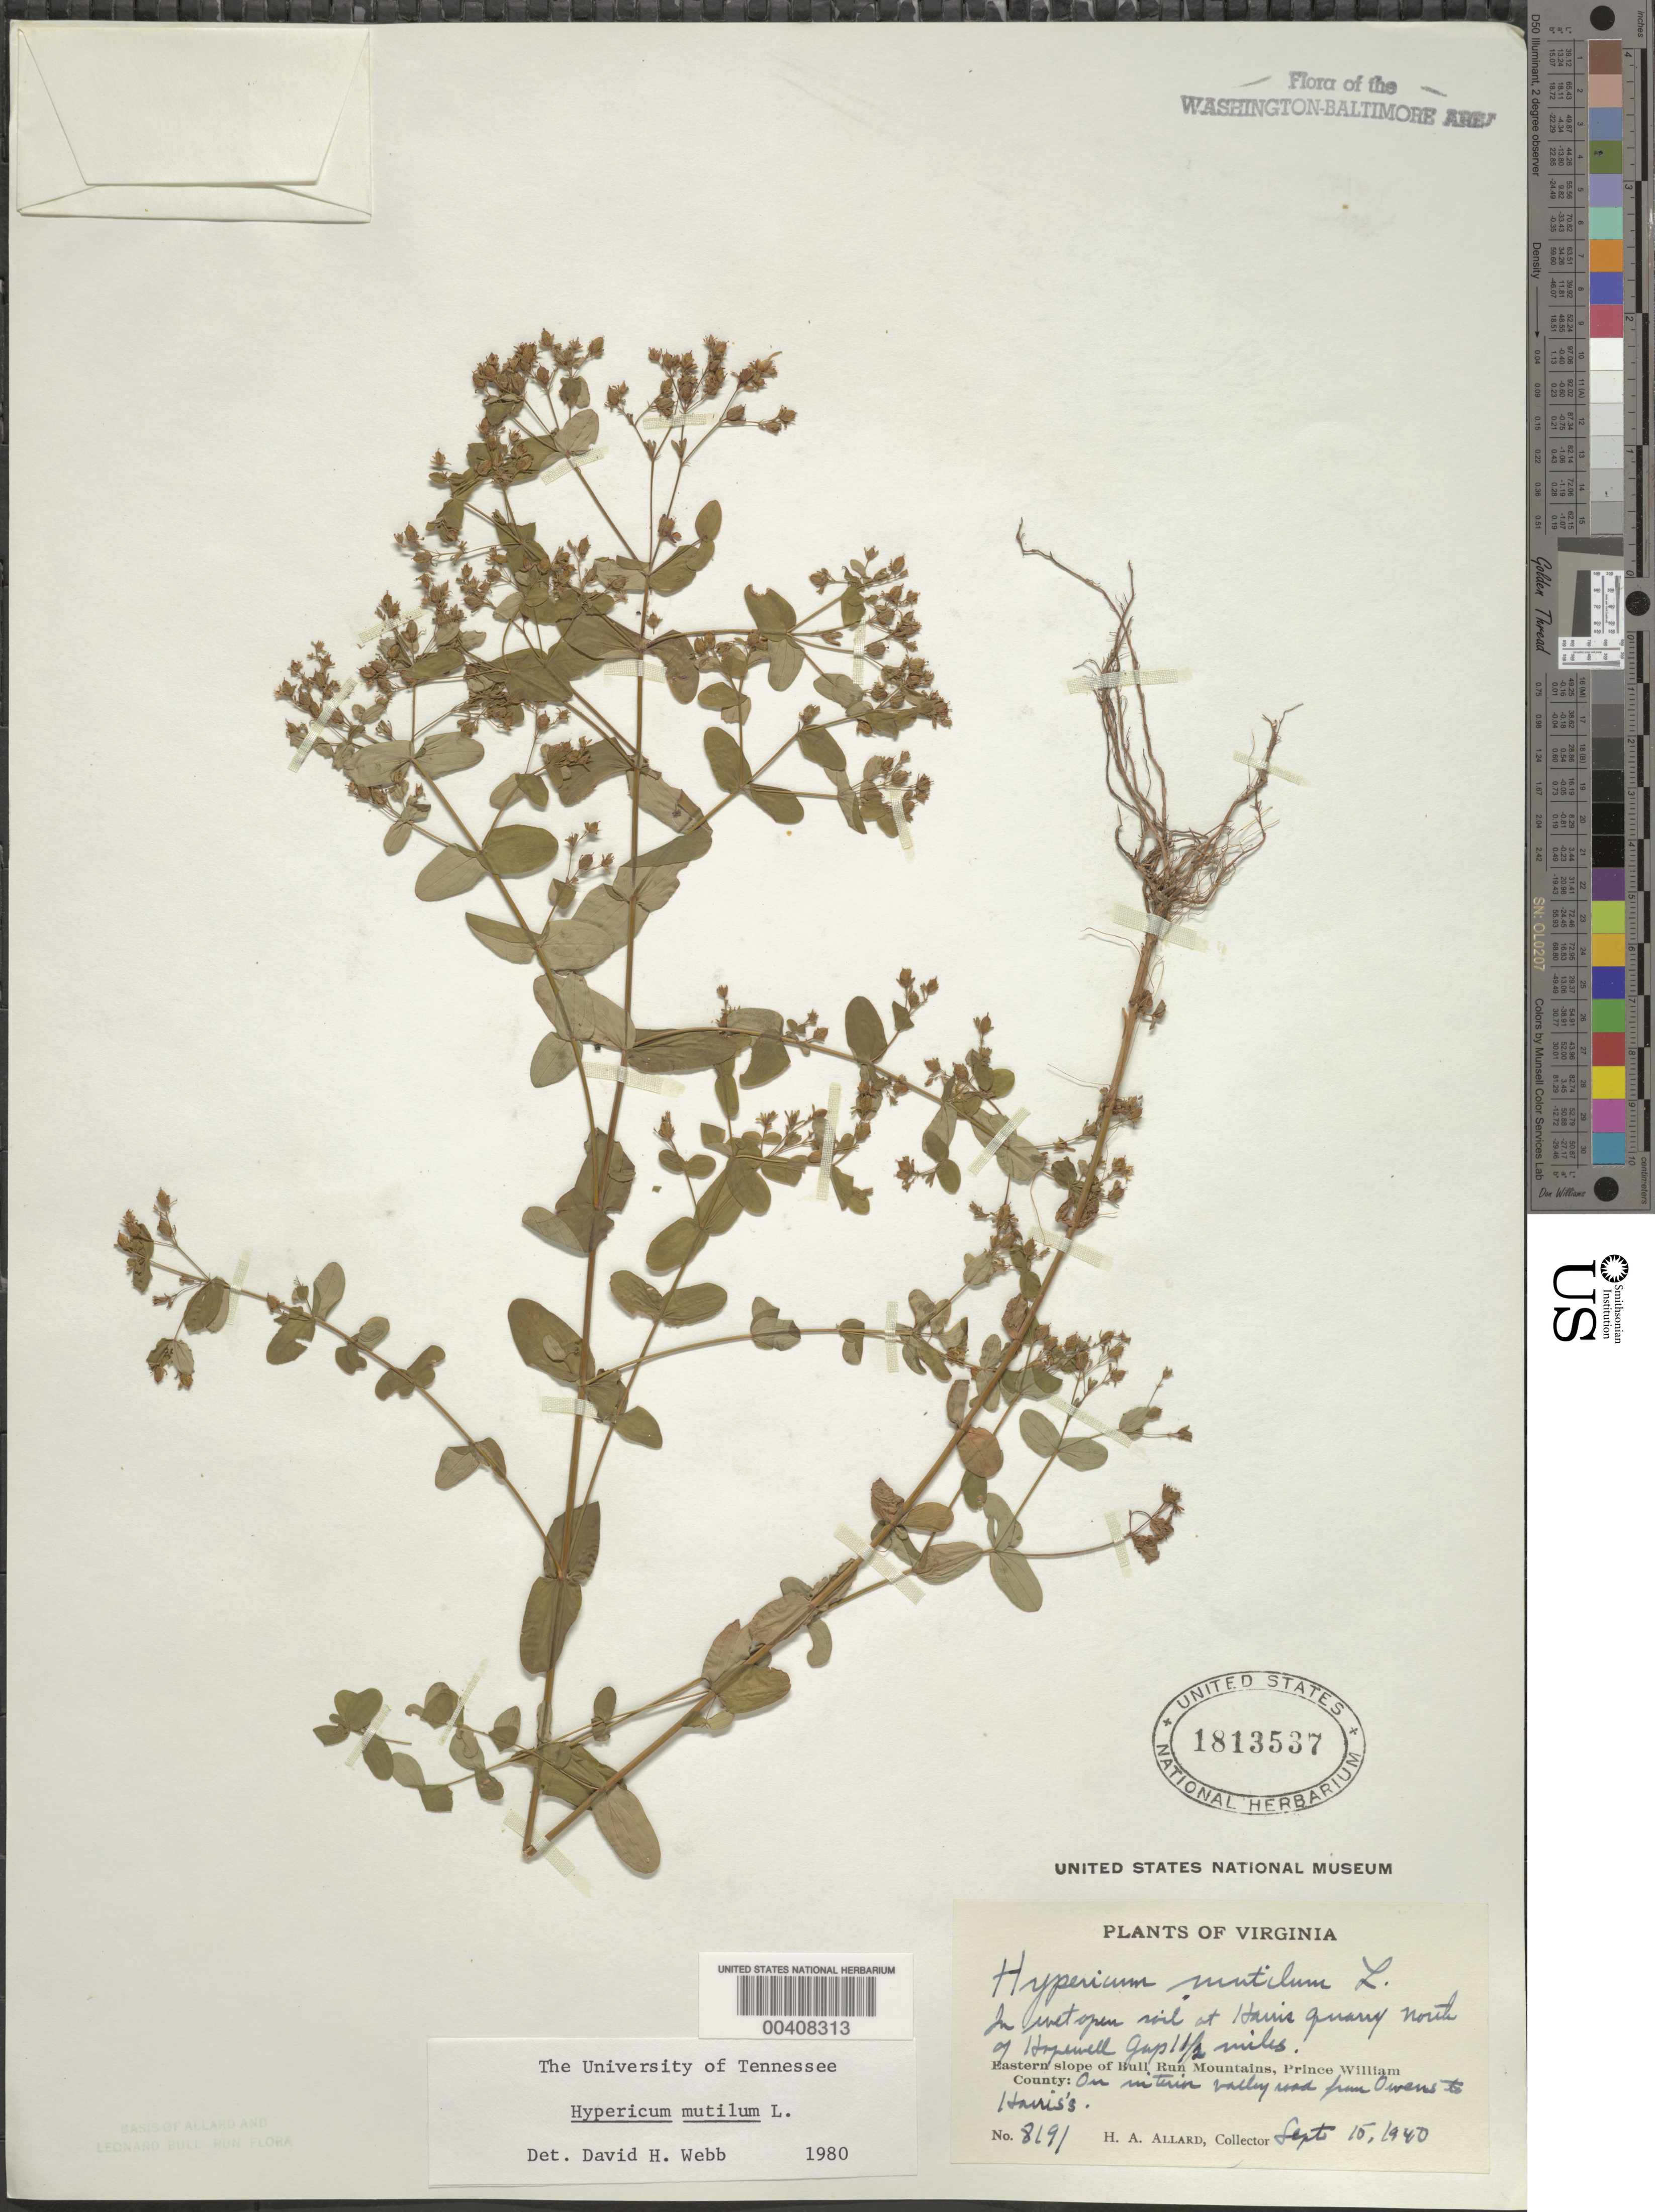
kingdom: Plantae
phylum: Tracheophyta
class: Magnoliopsida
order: Malpighiales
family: Hypericaceae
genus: Hypericum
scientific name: Hypericum mutilum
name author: L.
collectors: H. A. Allard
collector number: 8191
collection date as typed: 15 Sep 1940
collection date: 1940-09-15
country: United States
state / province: Virginia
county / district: Prince William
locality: At Harris Quarry, N of Hopewell Gap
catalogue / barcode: US 1813537